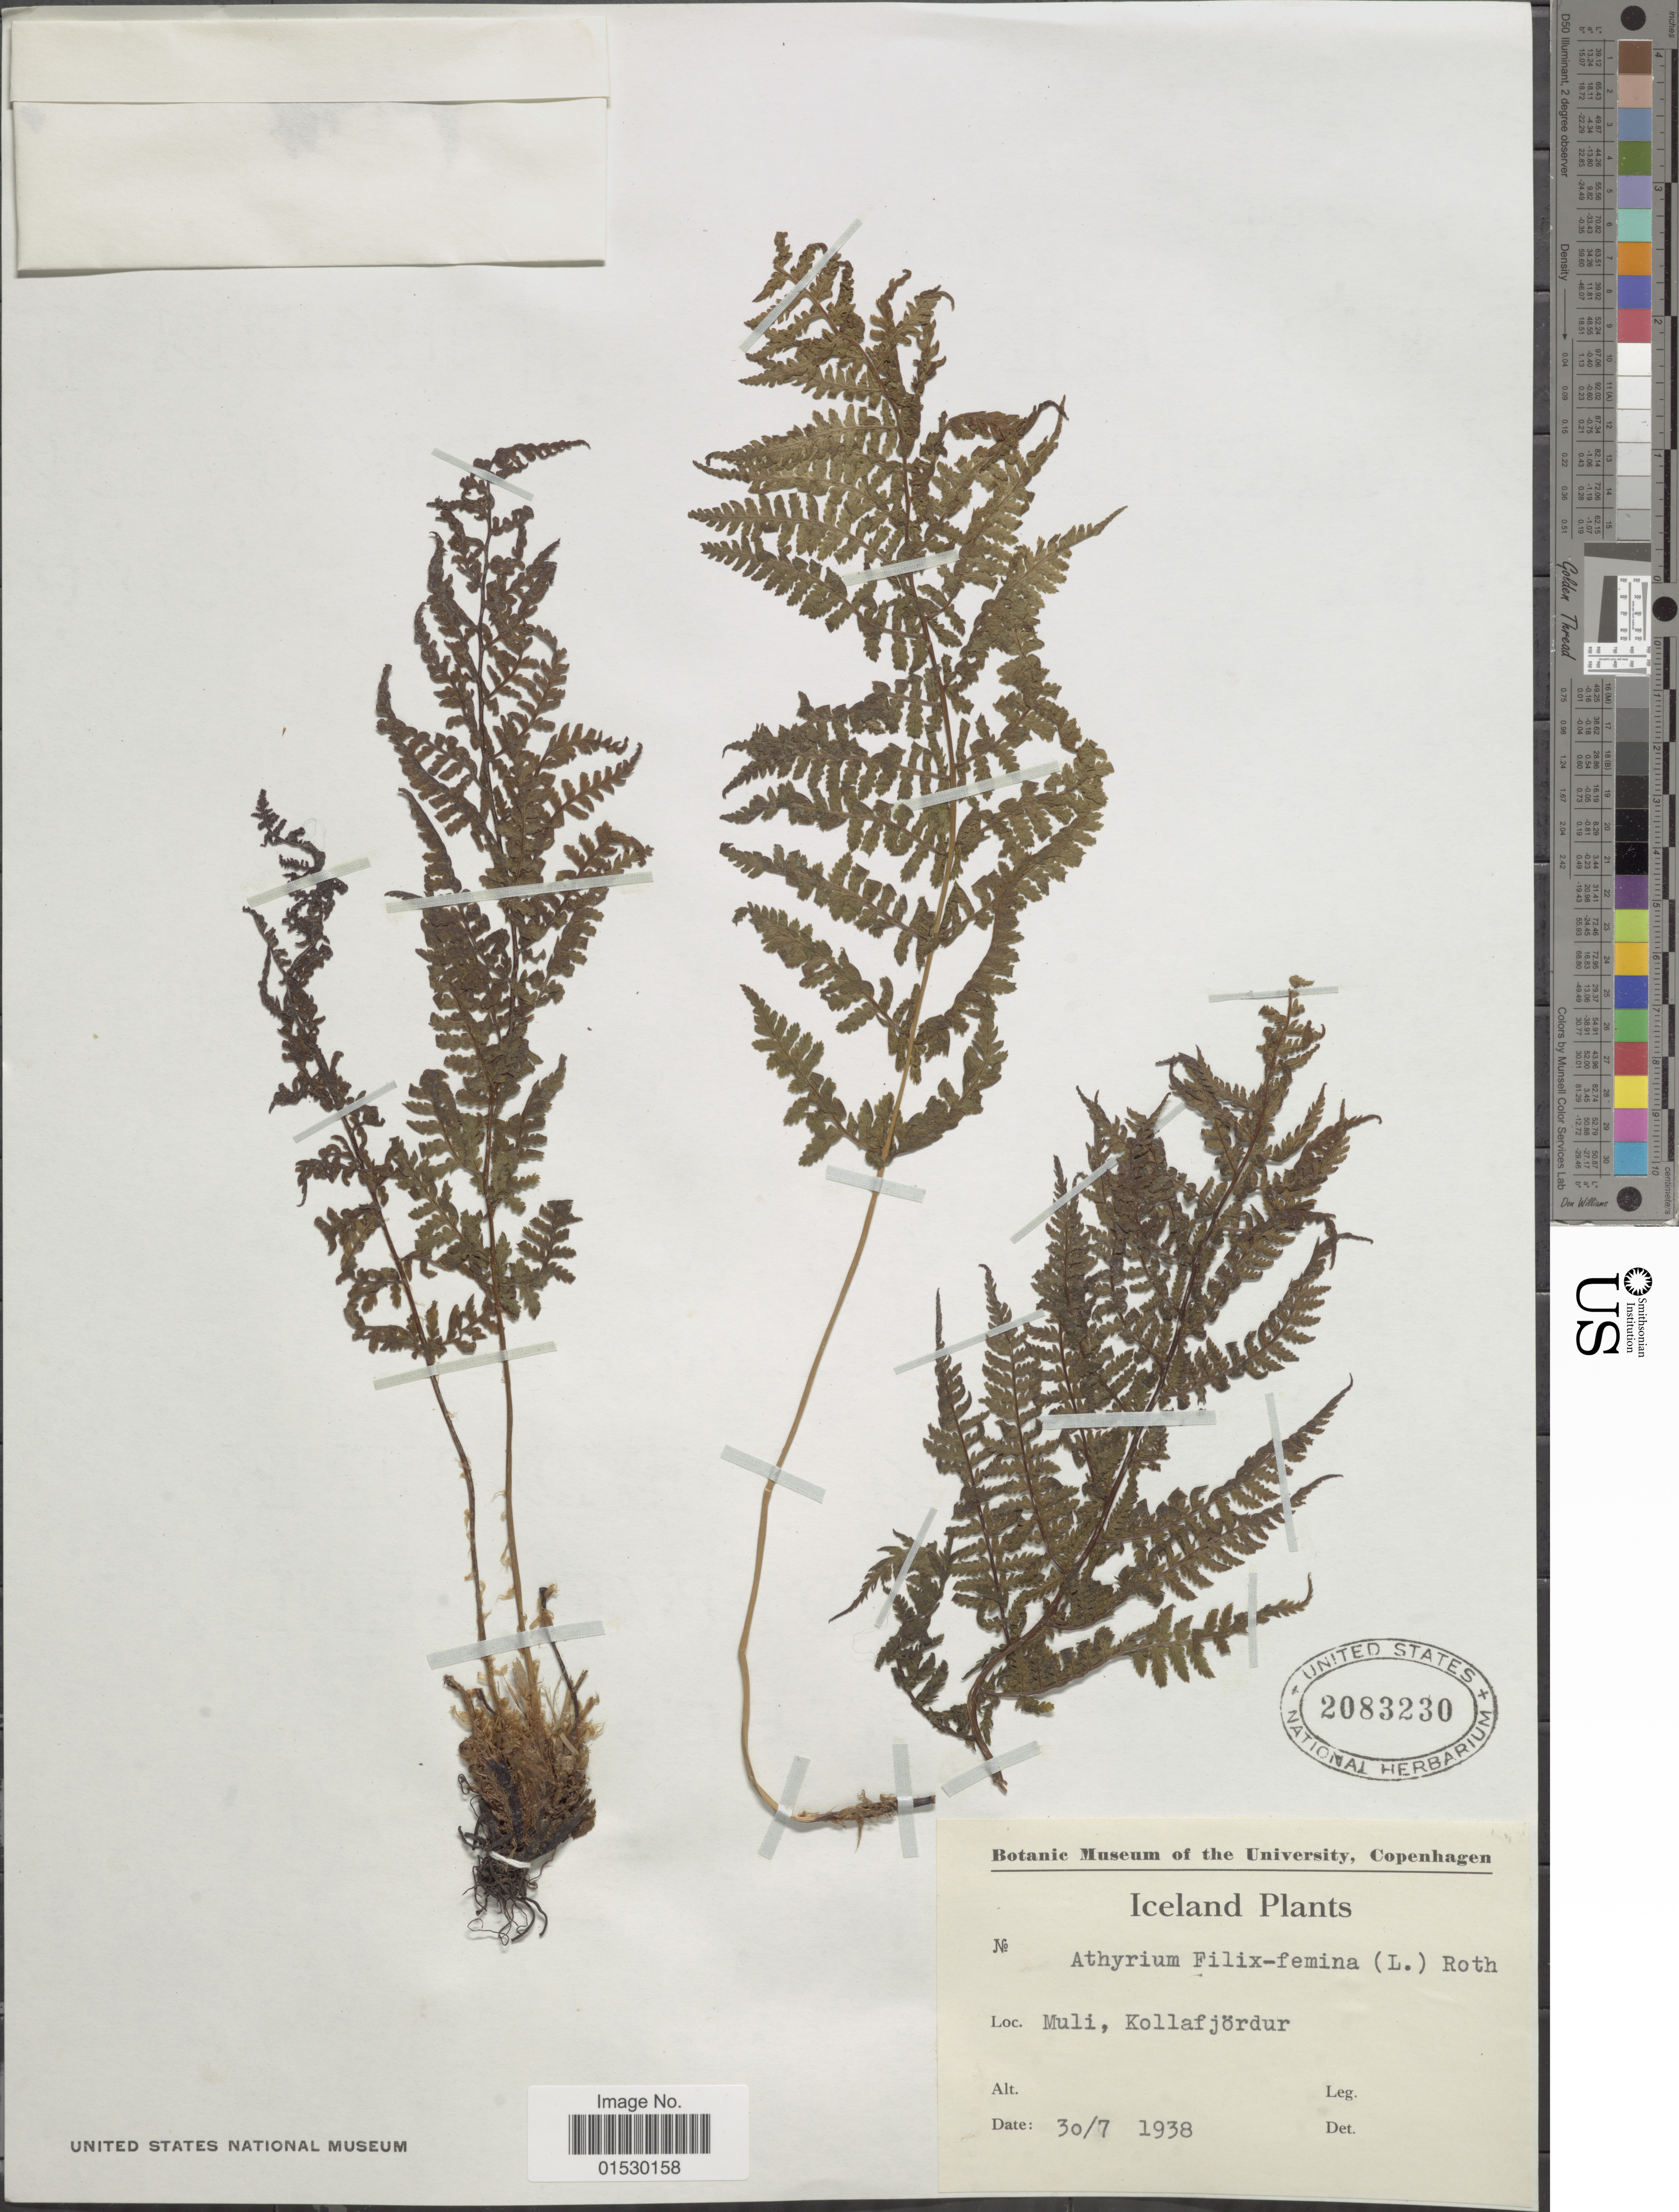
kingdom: Plantae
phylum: Tracheophyta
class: Polypodiopsida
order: Polypodiales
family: Athyriaceae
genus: Athyrium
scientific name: Athyrium filix-femina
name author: (L.) Roth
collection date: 1938-07-30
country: Iceland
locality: Muli, Kollafjordur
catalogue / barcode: US 2083230